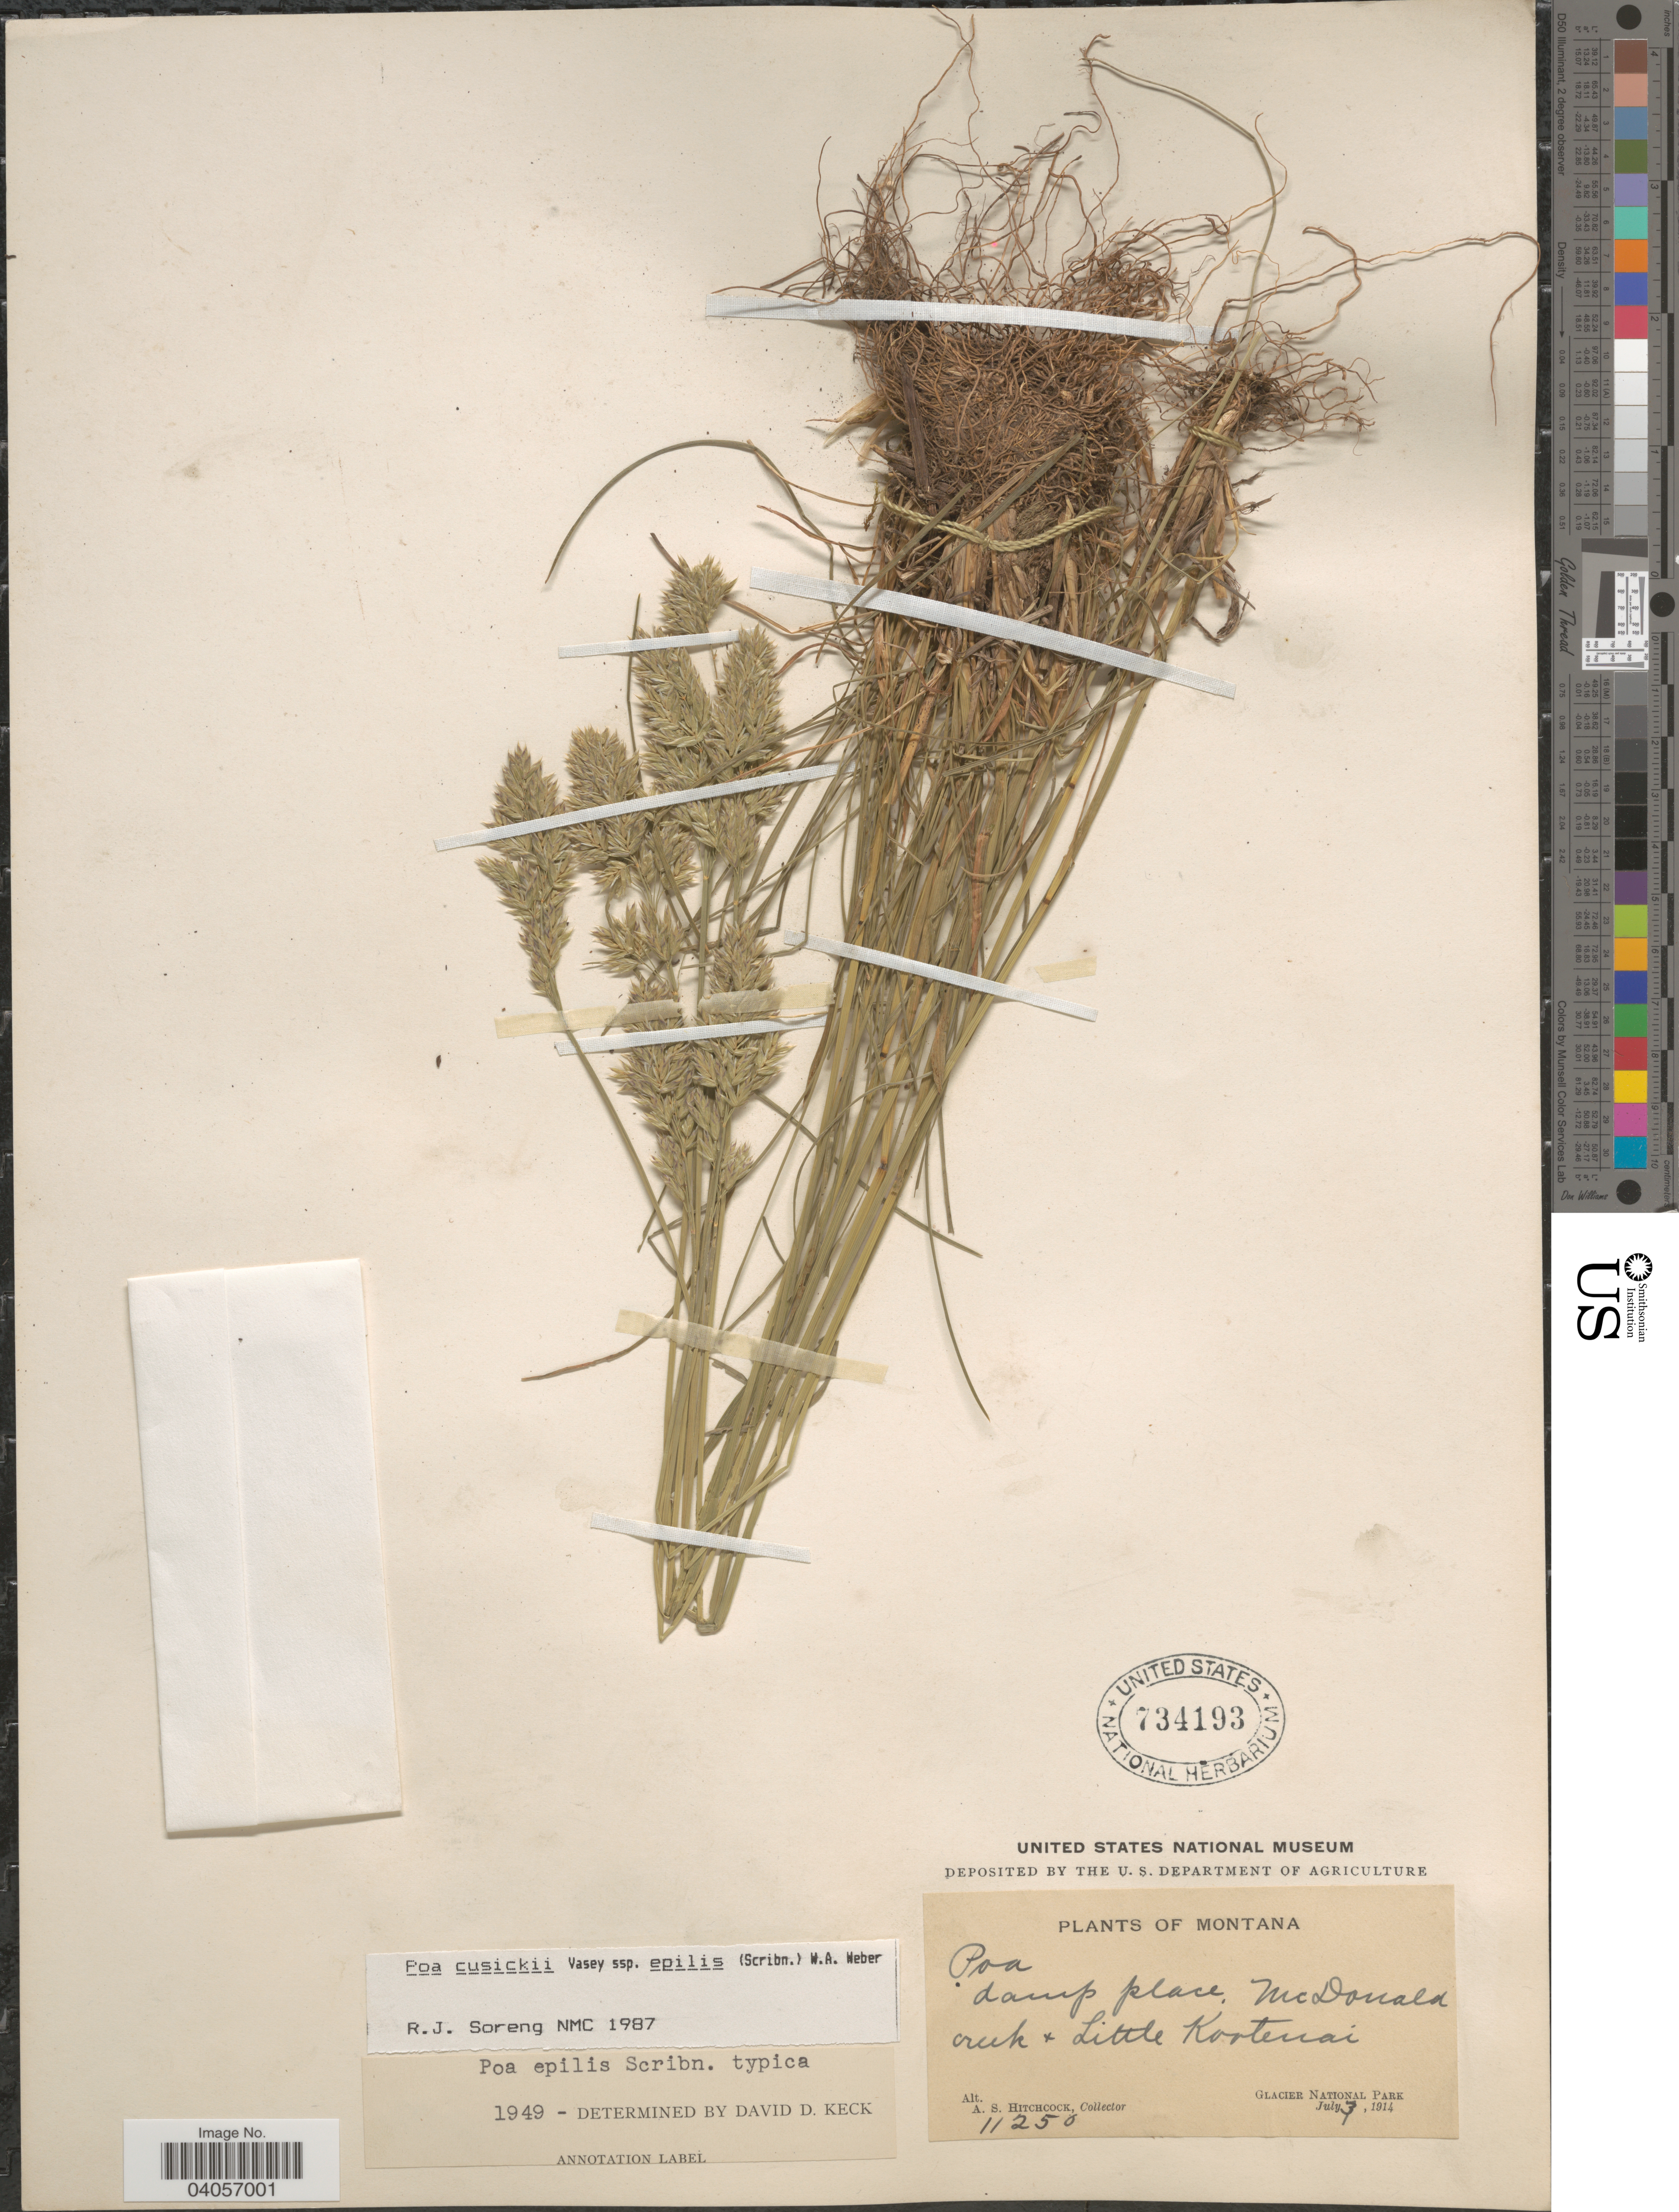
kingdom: Plantae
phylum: Tracheophyta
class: Liliopsida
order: Poales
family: Poaceae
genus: Poa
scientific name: Poa cusickii subsp. epilis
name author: (Scribn.) W.A. Weber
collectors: A. S. Hitchcock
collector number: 11250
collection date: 1914-07-03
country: United States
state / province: Montana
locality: McDonald creek & Little Kootenai. Glacier National Park.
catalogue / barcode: US 734193